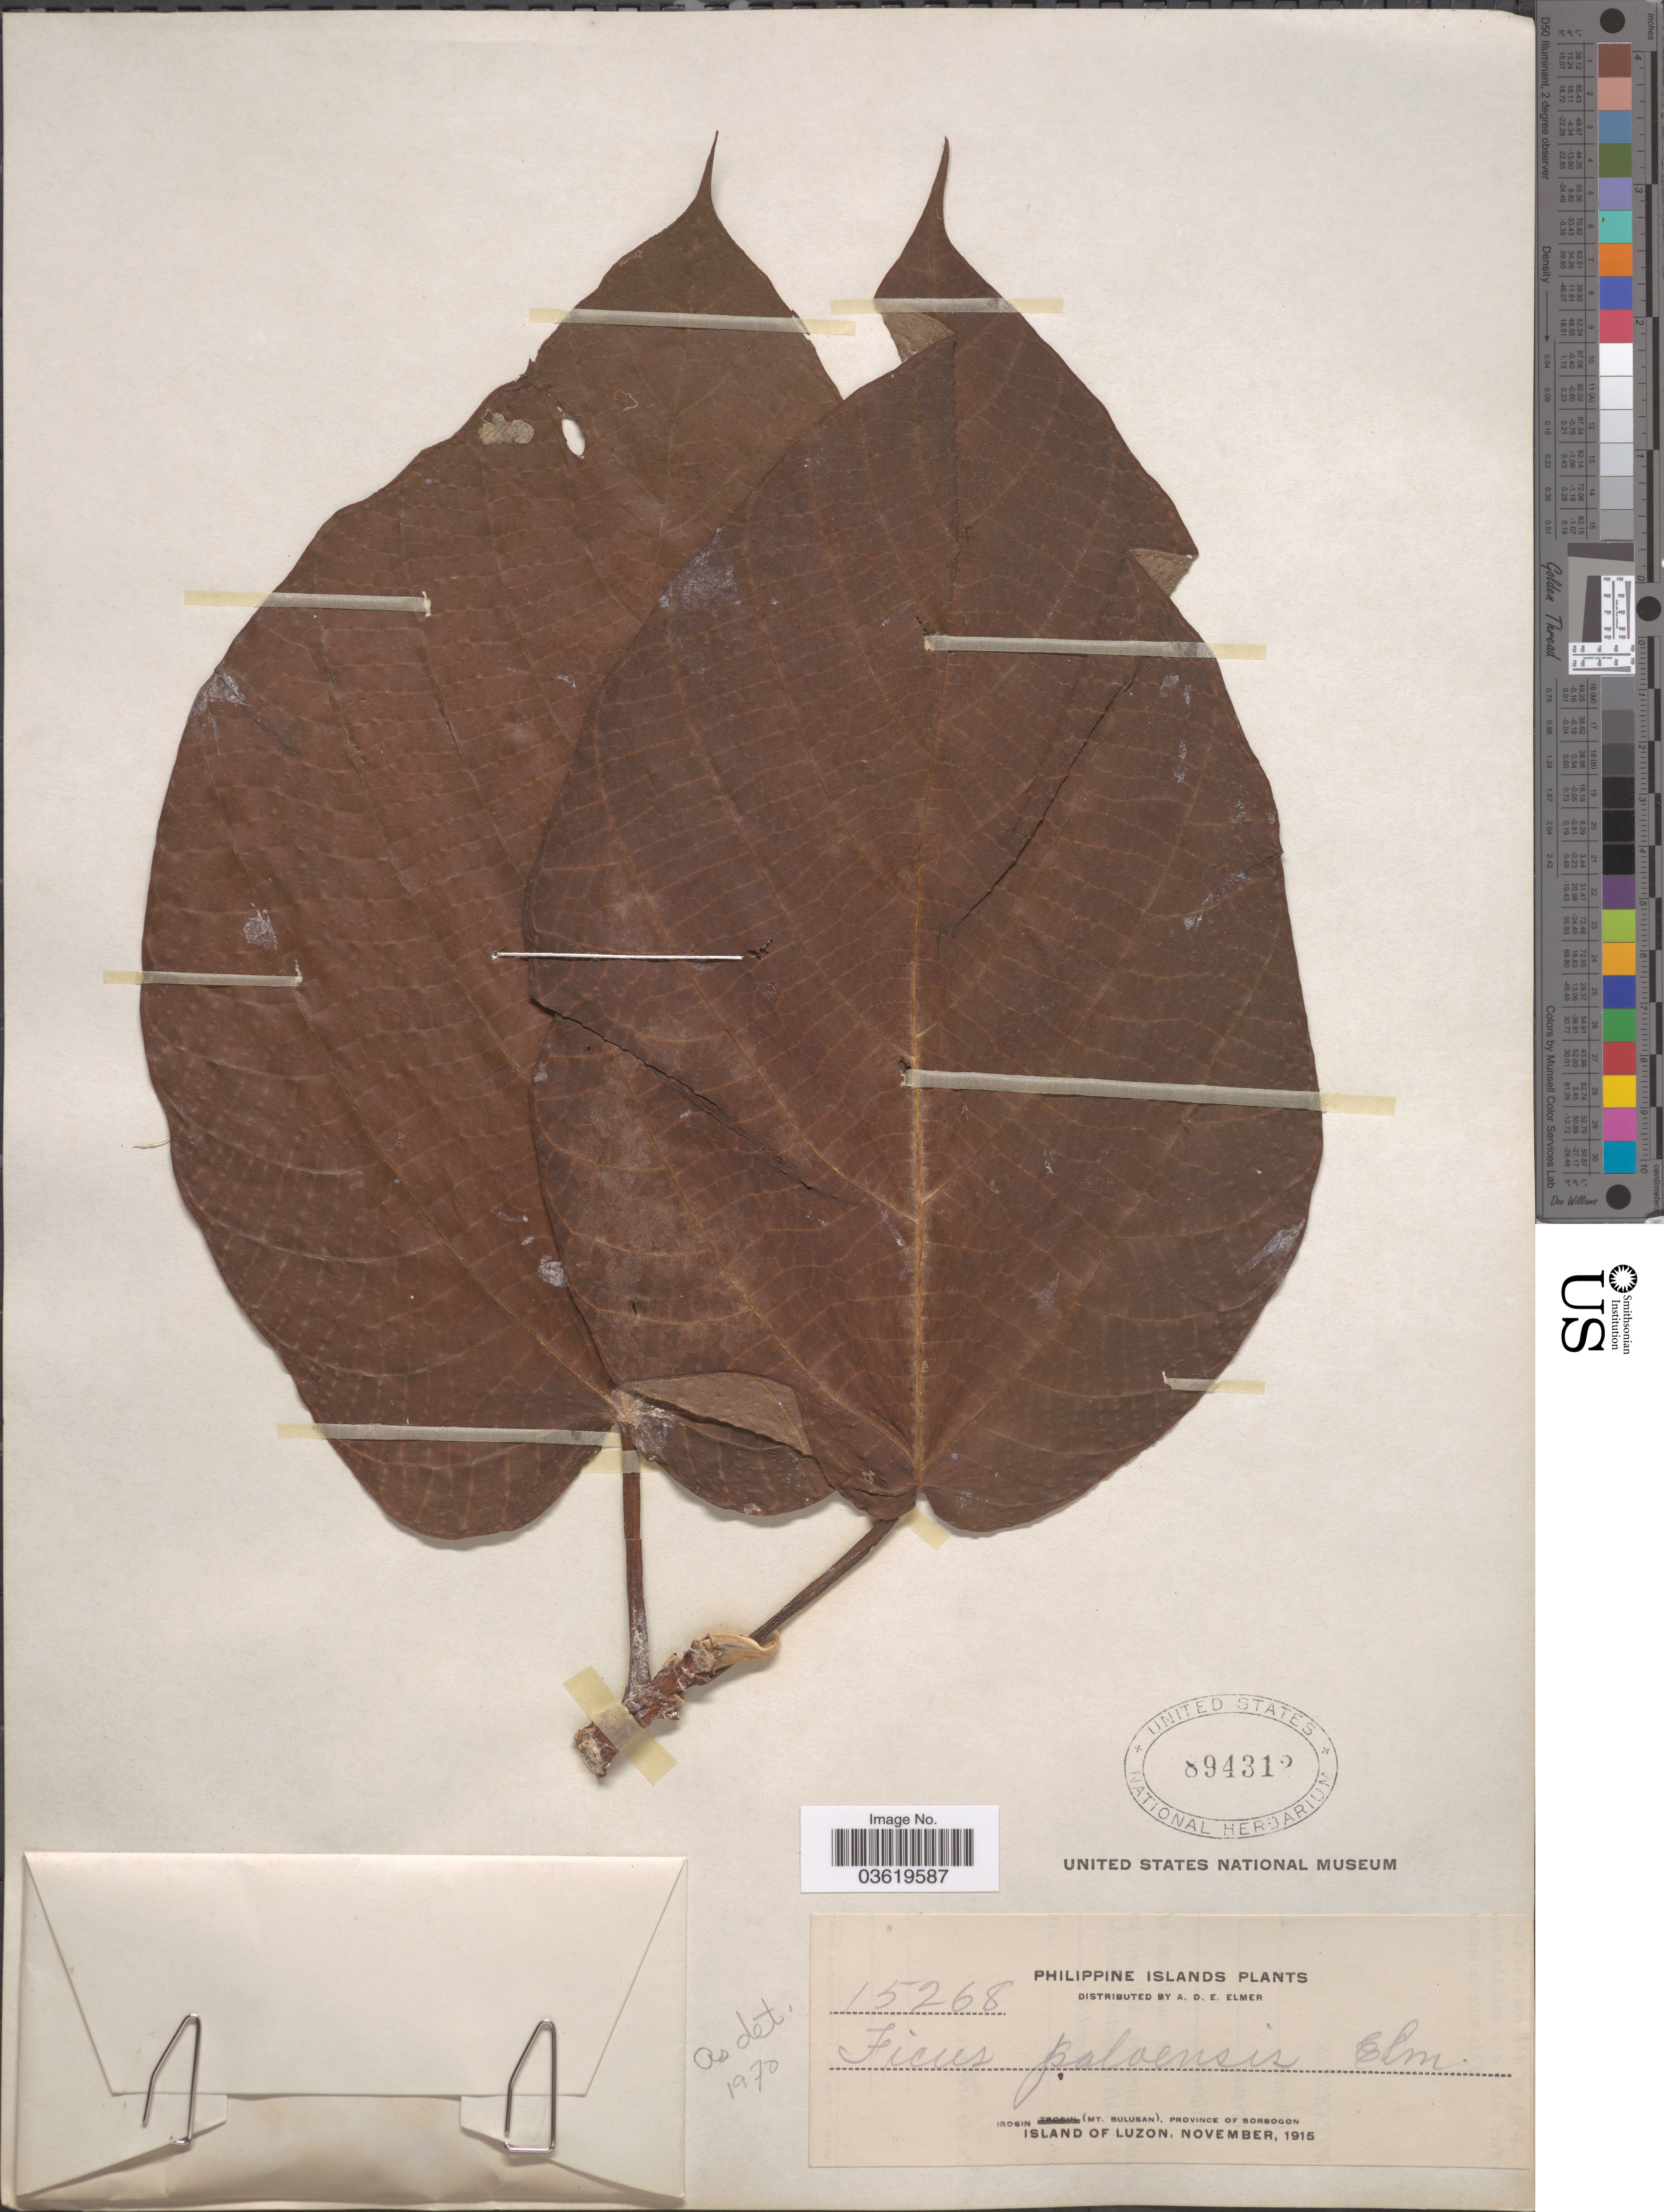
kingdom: Plantae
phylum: Tracheophyta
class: Magnoliopsida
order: Rosales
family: Moraceae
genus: Ficus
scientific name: Ficus ruficaulis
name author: Merr.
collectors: A. D. E. Elmer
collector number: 15268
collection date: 1915-11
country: Philippines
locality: Irosin (Mt. Bulusan), Province of Sorsogon. Island of Luzon.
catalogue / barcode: US 894312